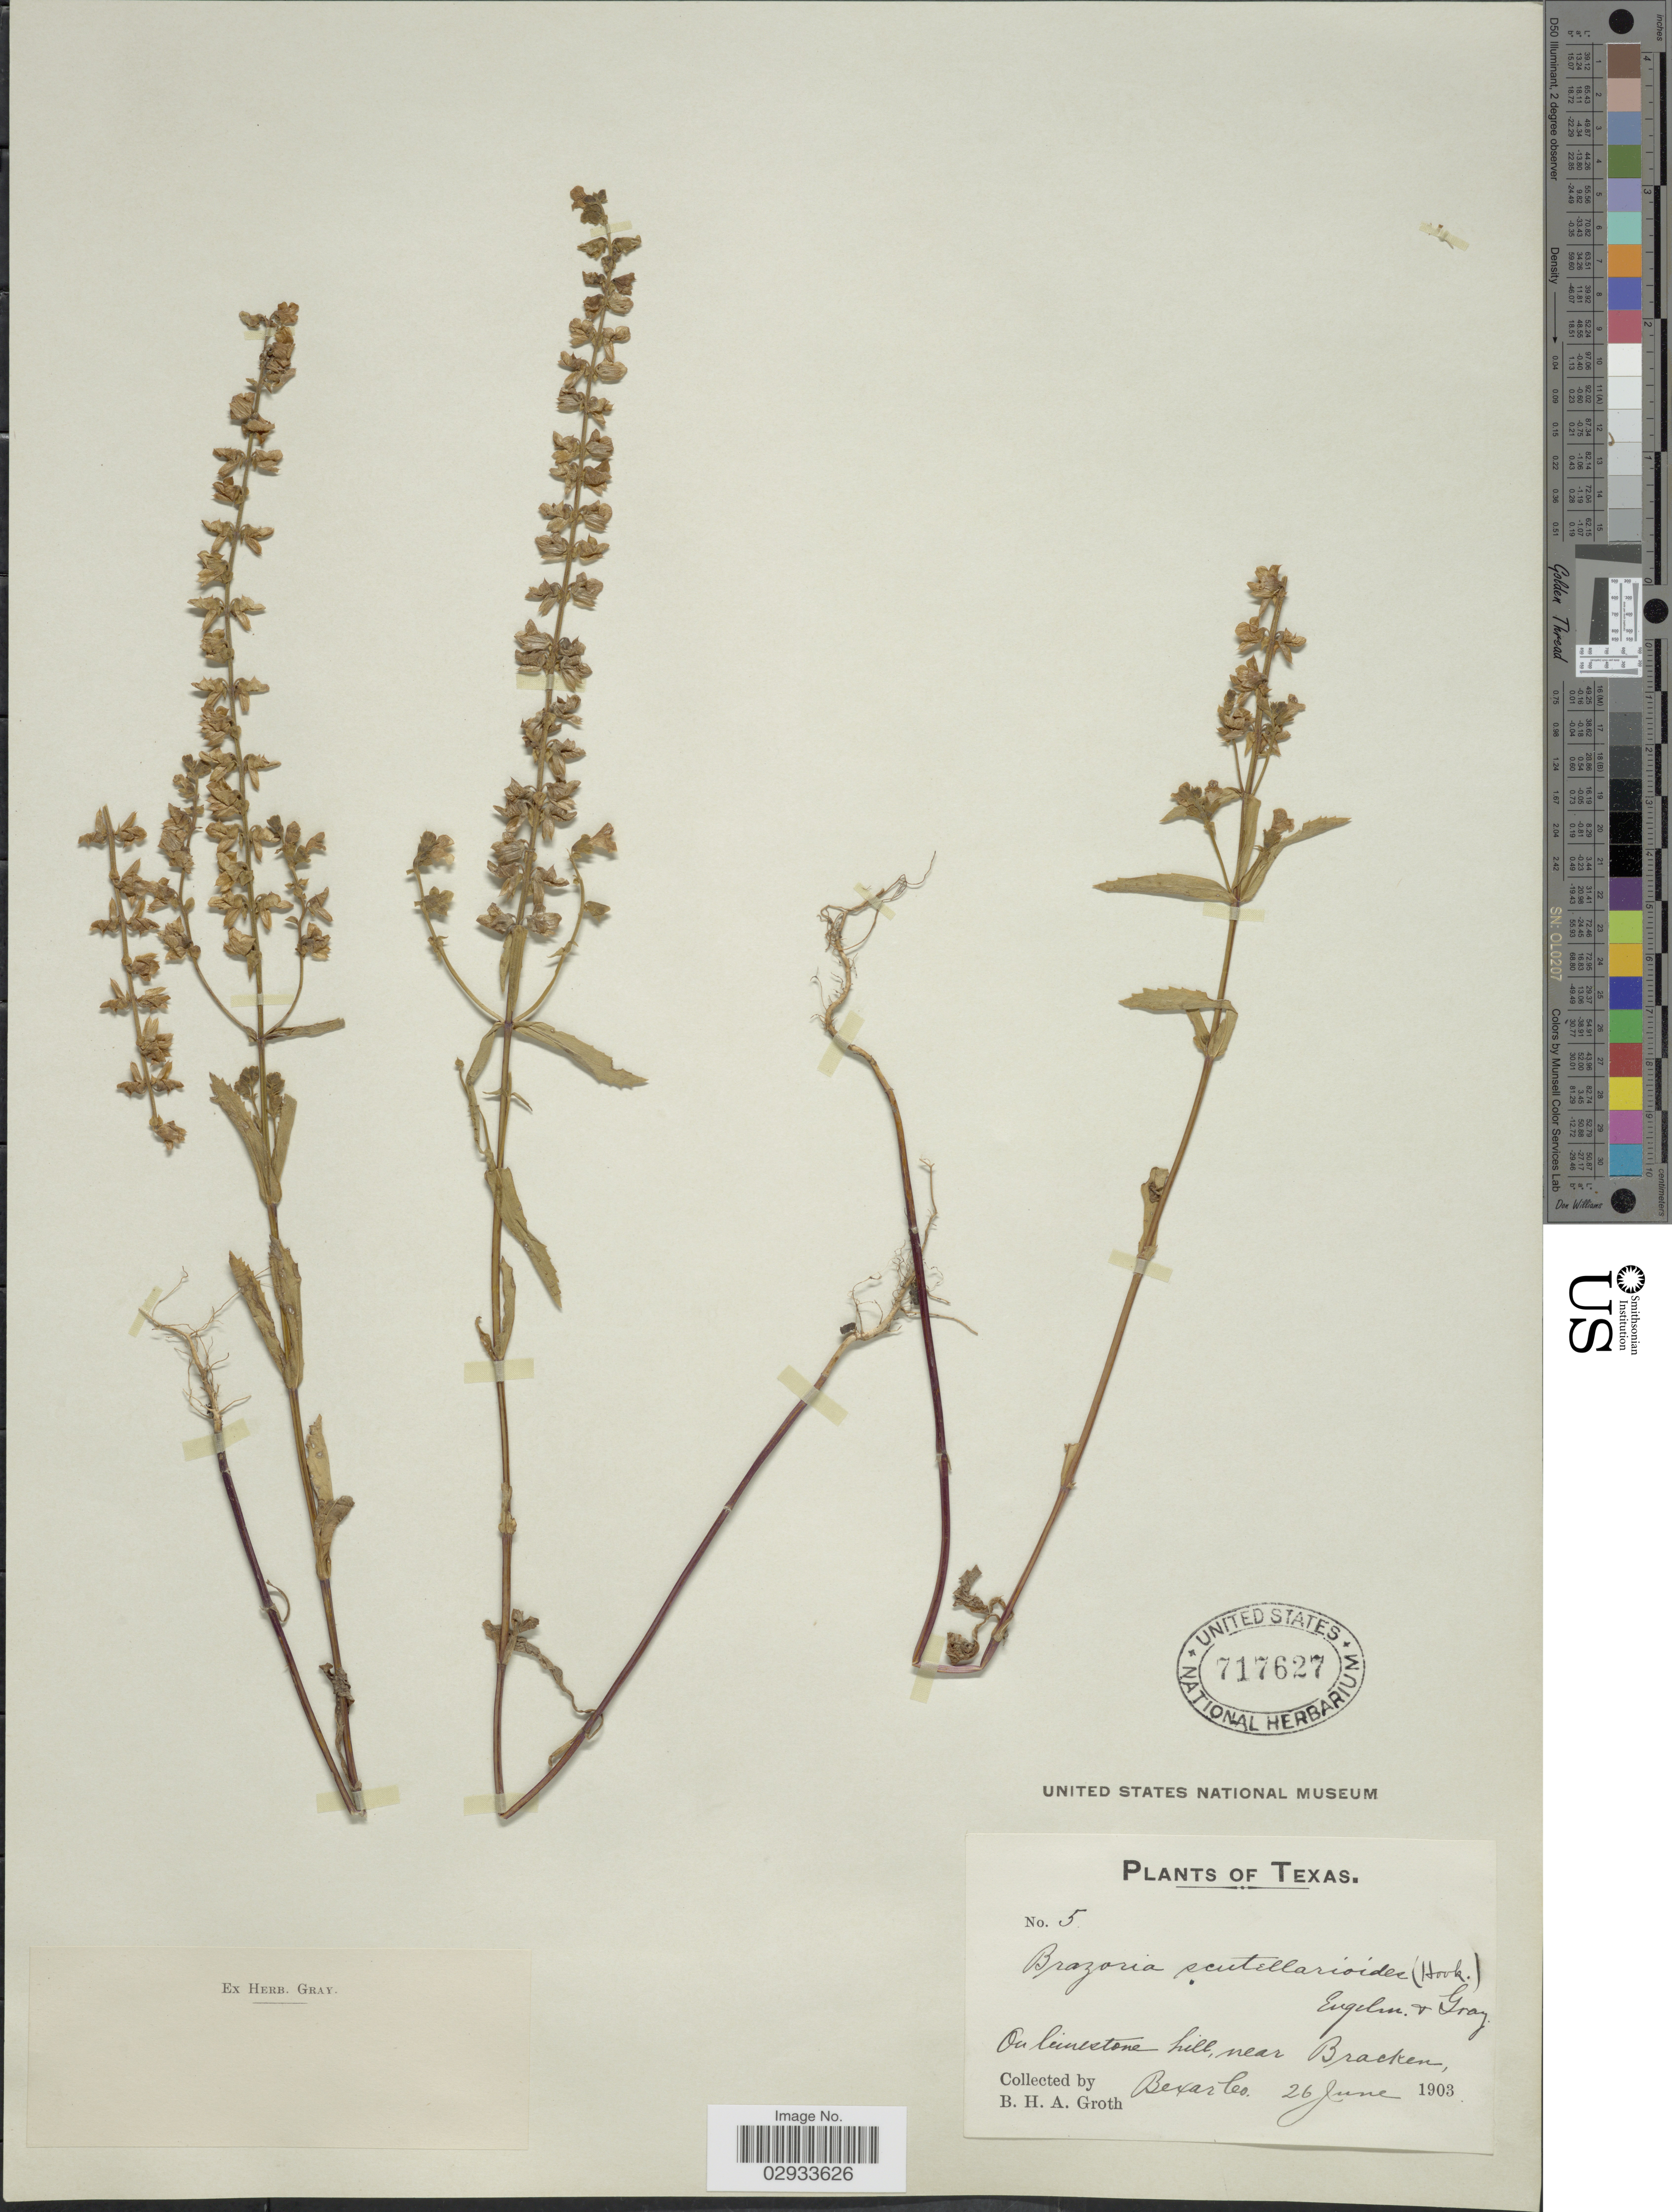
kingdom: Plantae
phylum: Tracheophyta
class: Magnoliopsida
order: Lamiales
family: Lamiaceae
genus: Brazoria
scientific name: Brazoria scutellarioides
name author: Engelm. & A. Gray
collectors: B. Groth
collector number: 5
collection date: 1903-06-26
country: United States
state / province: Texas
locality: On limestone hill, near Bracken, Bexar Co.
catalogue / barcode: US 717627